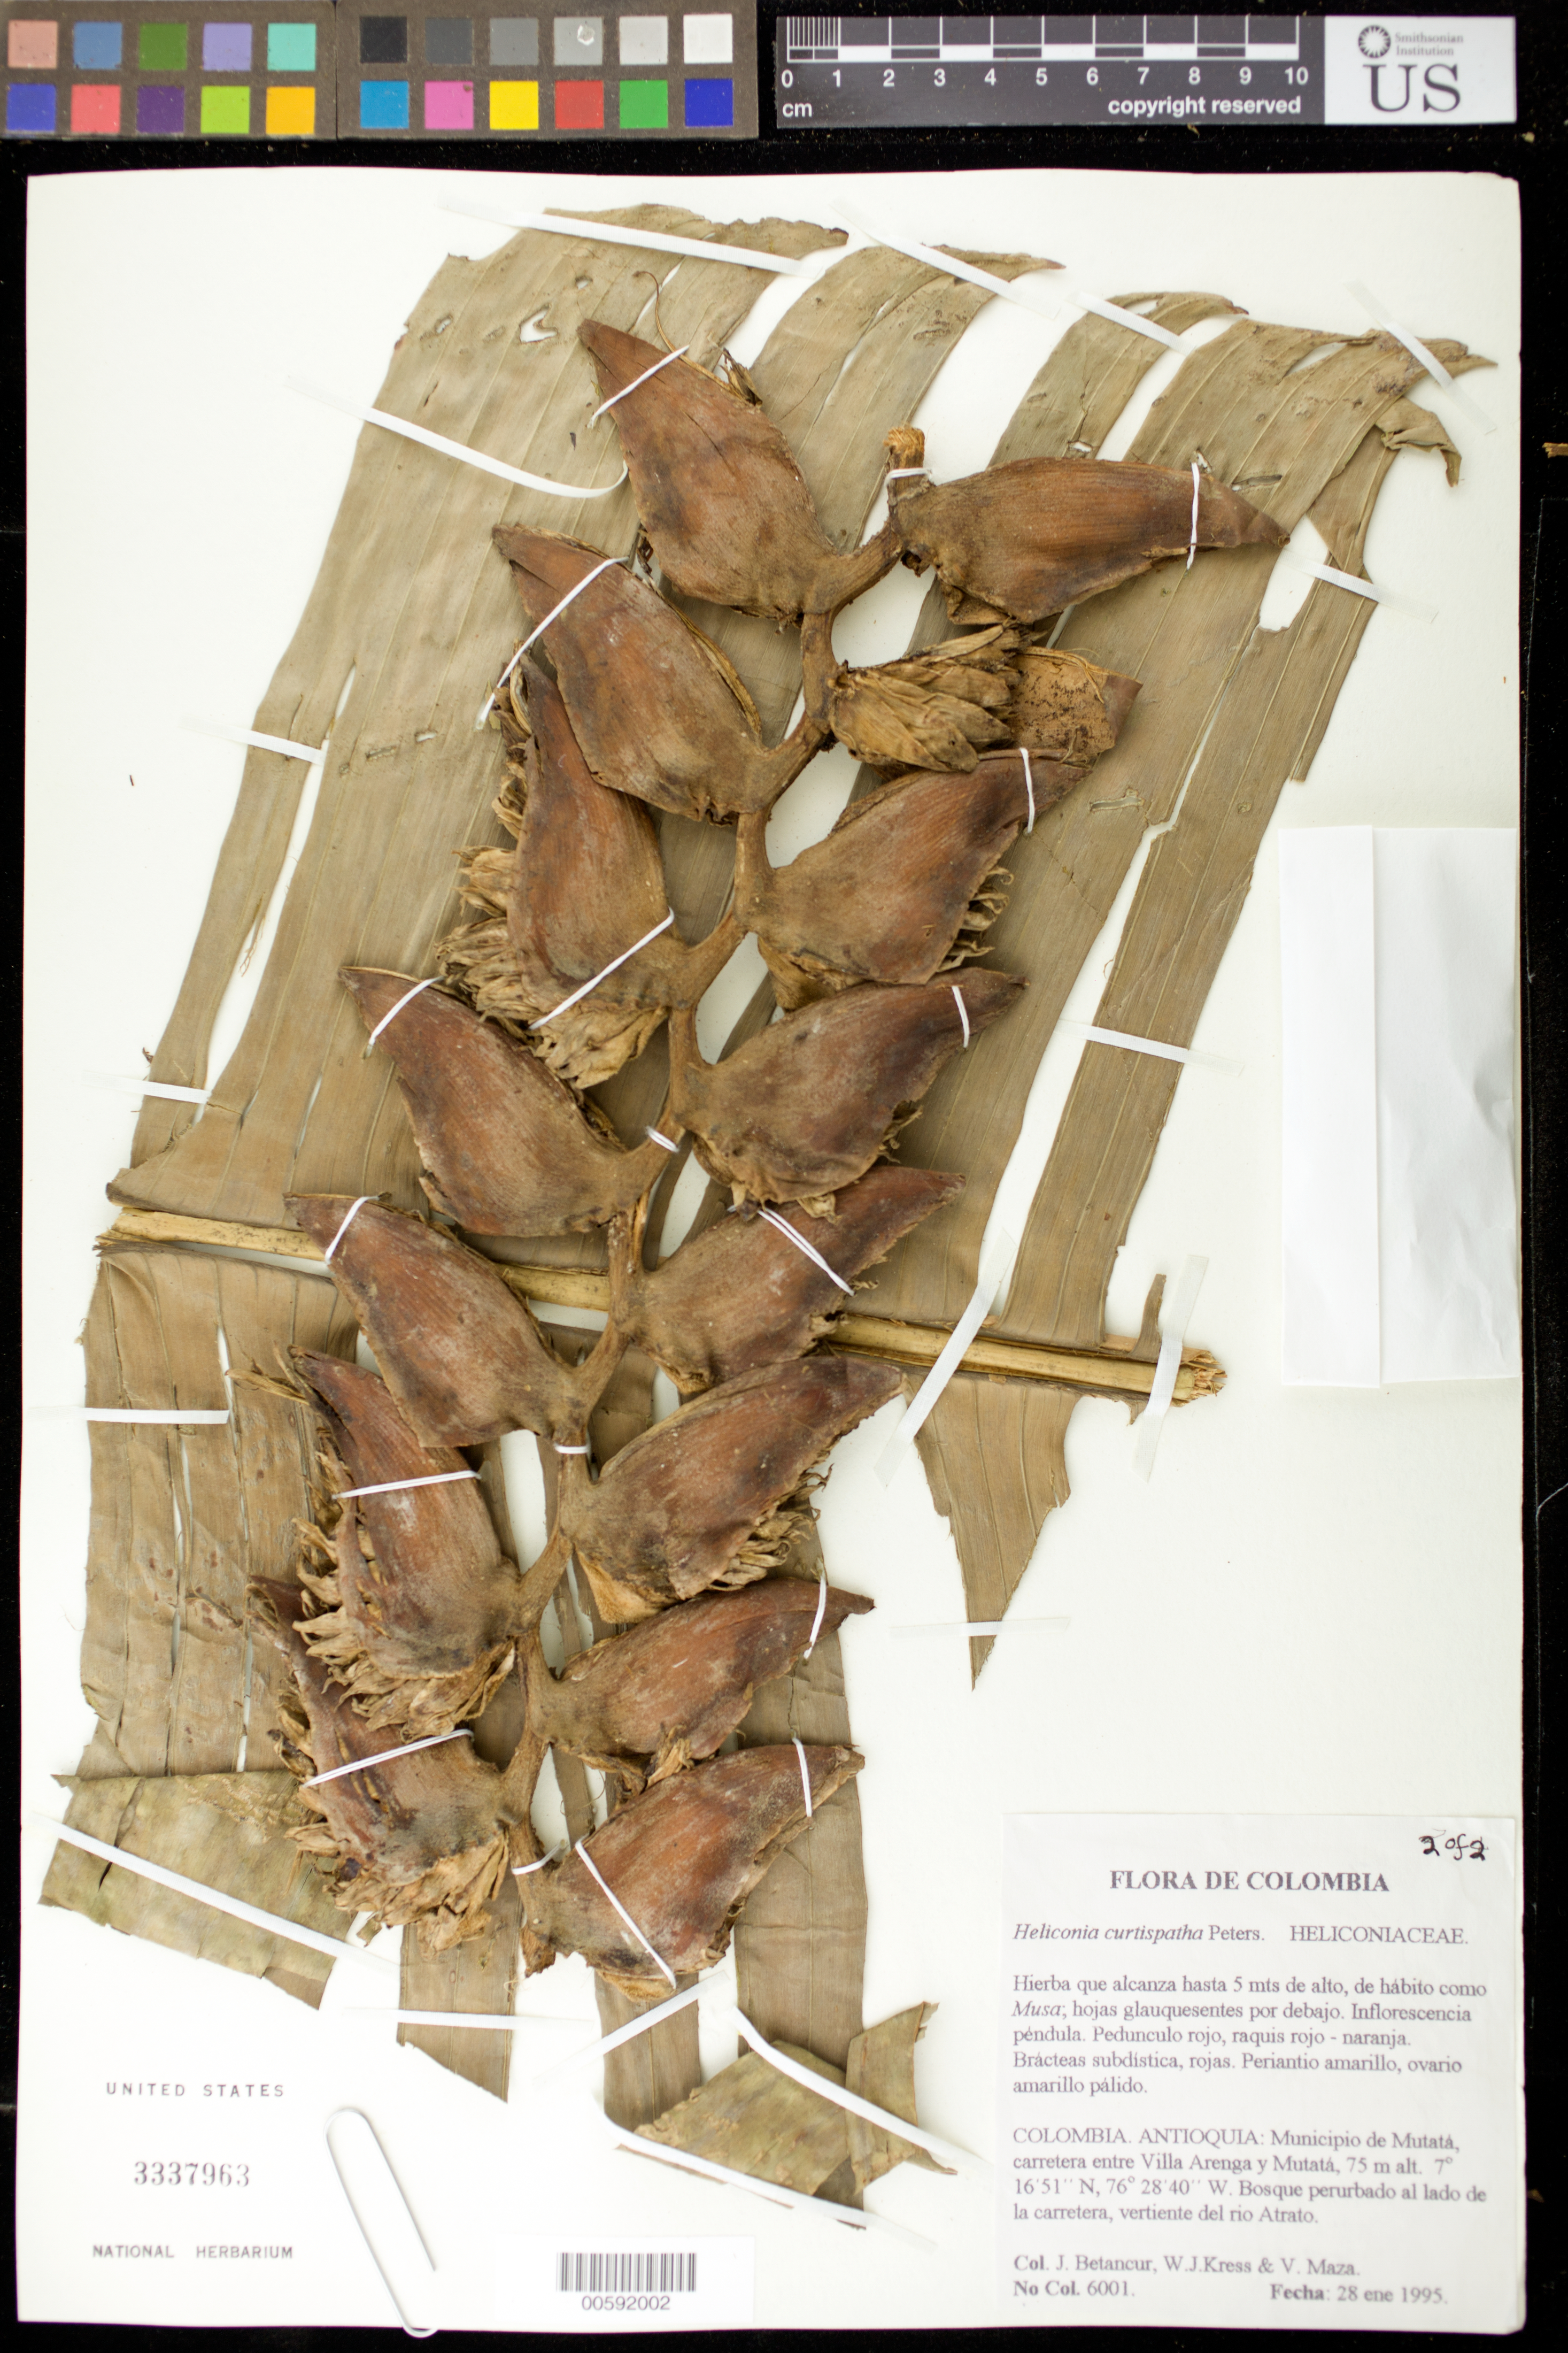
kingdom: Plantae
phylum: Tracheophyta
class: Liliopsida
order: Zingiberales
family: Heliconiaceae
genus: Heliconia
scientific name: Heliconia curtispatha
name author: Petersen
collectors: J. C. Betancur, W. J. Kress & V. Maza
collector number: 6001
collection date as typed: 28 Jan 1995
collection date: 1995-01-28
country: Colombia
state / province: Antioquia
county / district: Mutata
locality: Road between Villa Areaga and Mutata.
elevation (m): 50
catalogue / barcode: US 3337963